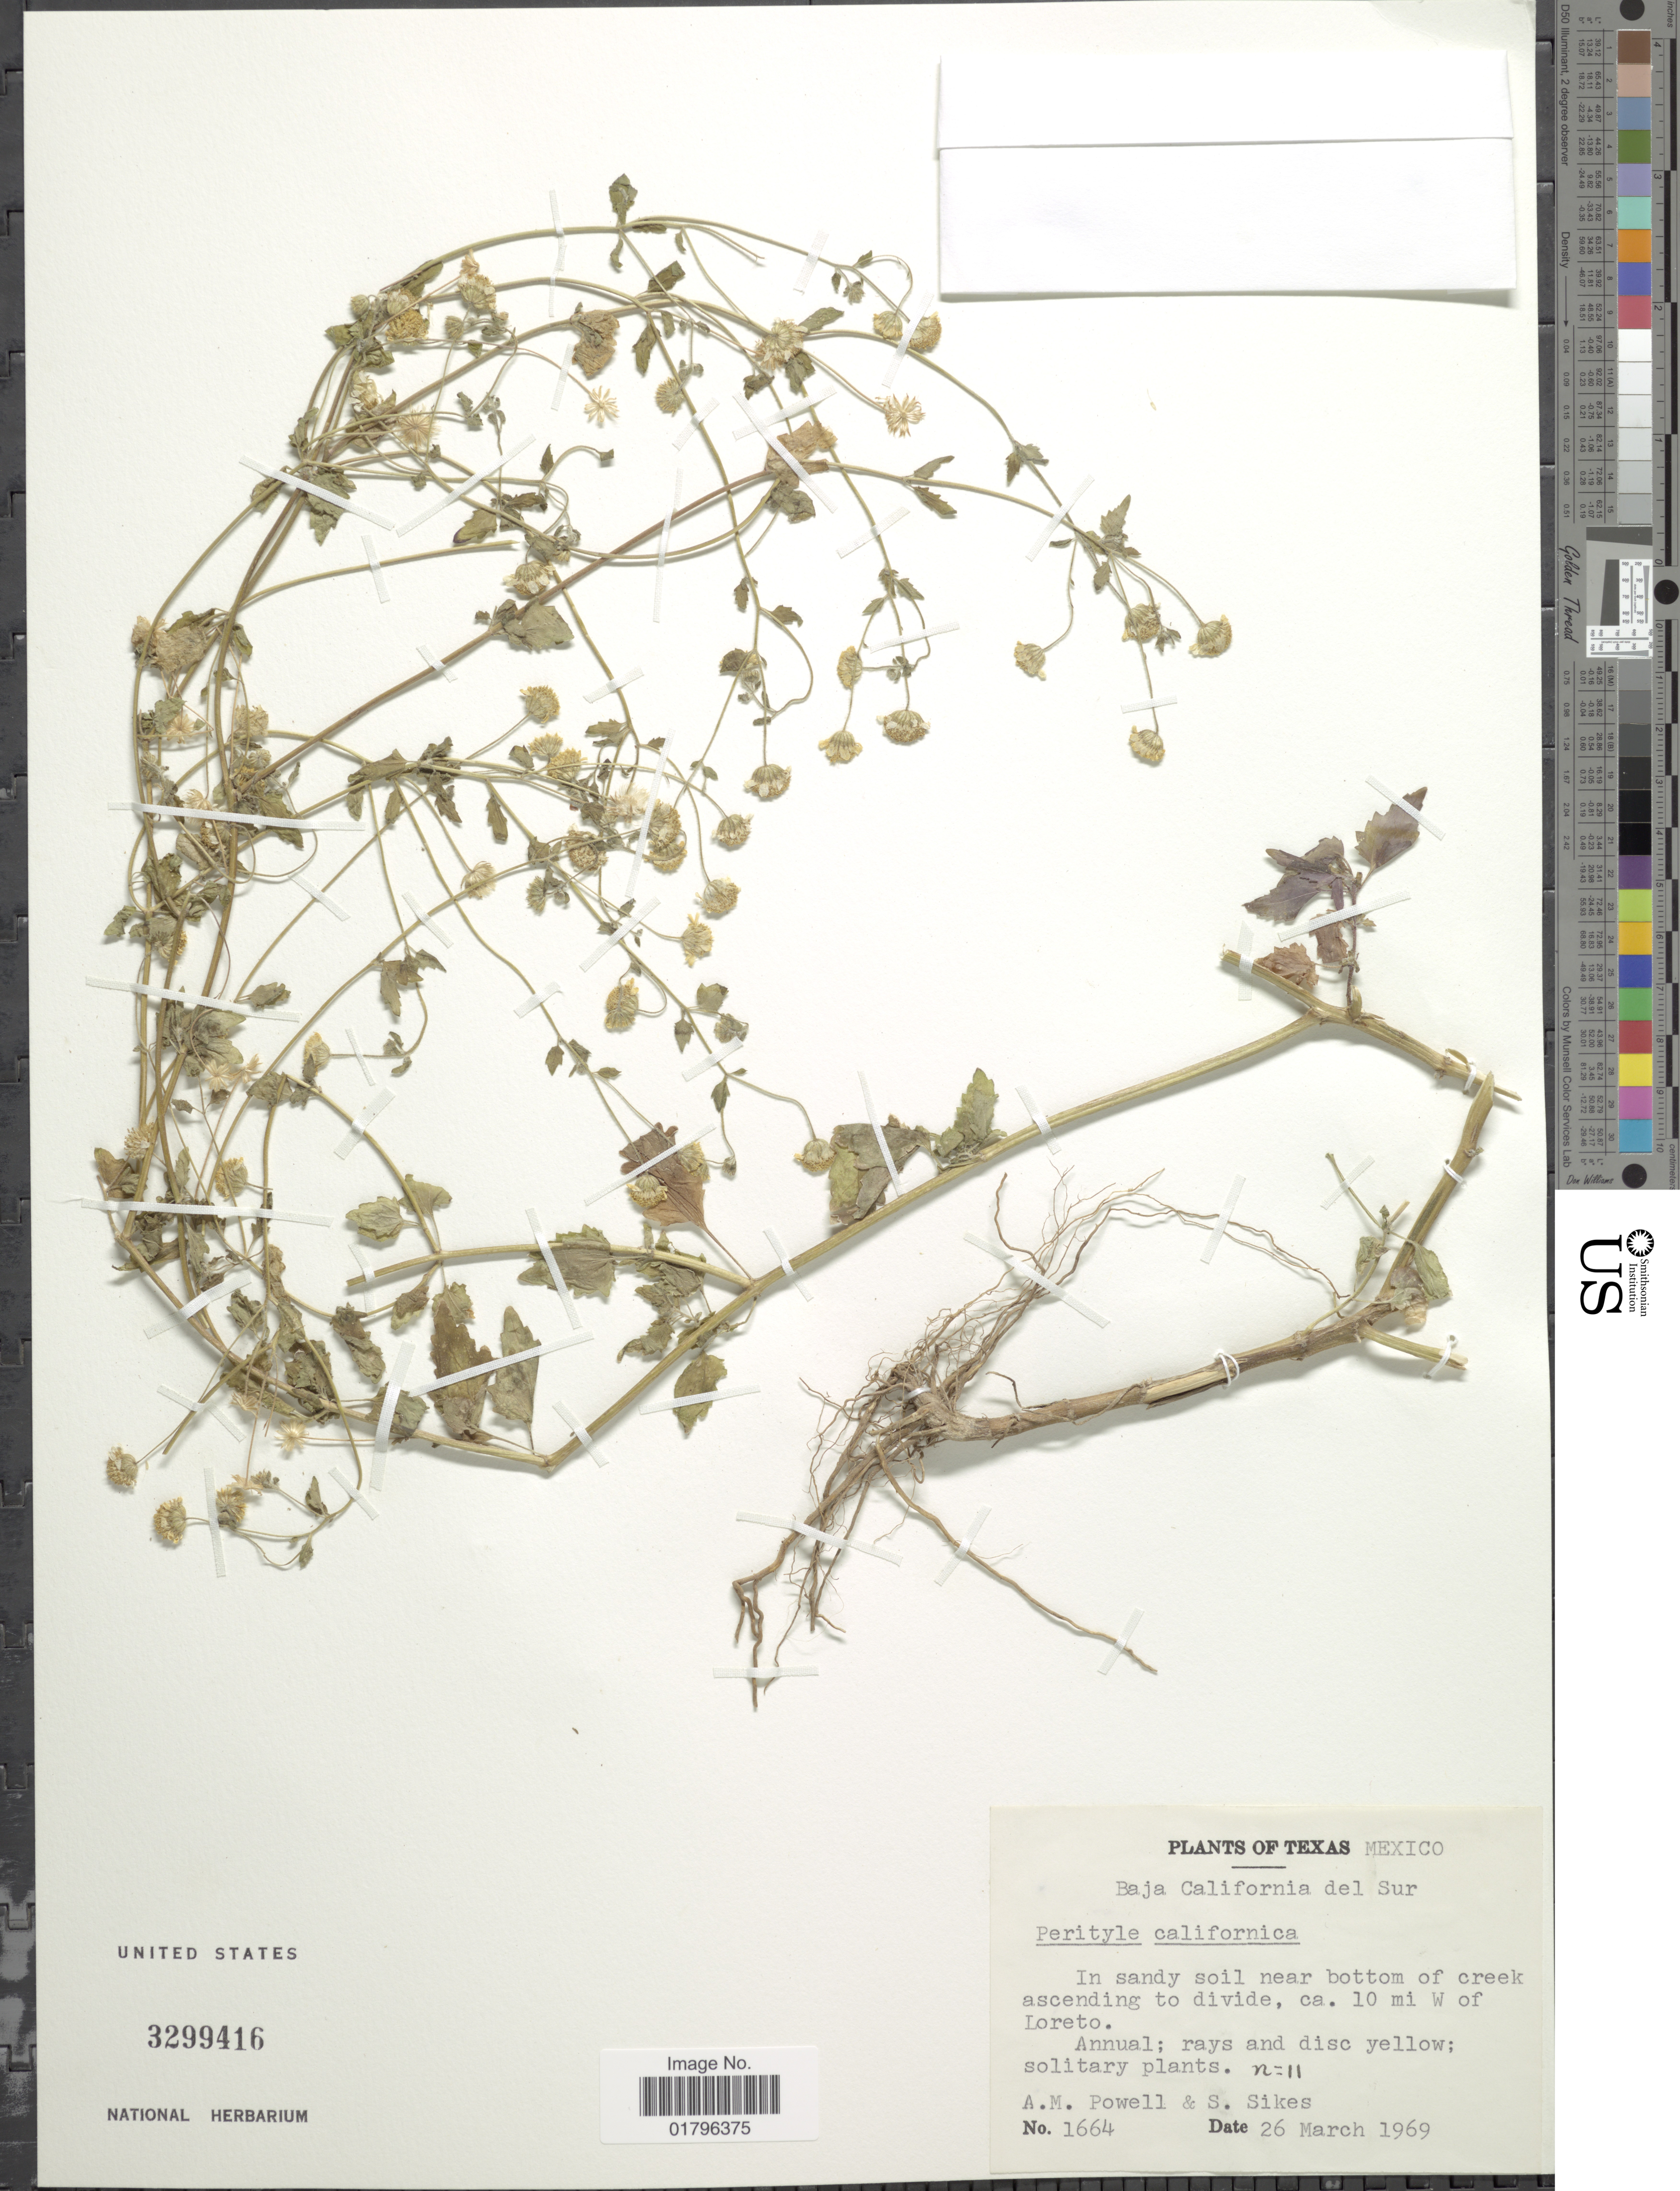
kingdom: Plantae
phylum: Tracheophyta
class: Magnoliopsida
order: Asterales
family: Asteraceae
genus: Perityle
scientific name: Perityle californica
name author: Benth.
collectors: A. M. Powell & S. Sikes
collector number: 1664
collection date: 1969-03-26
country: Mexico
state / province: Baja California Sur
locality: Ca 10 mi W of Loreto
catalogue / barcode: US 3299416